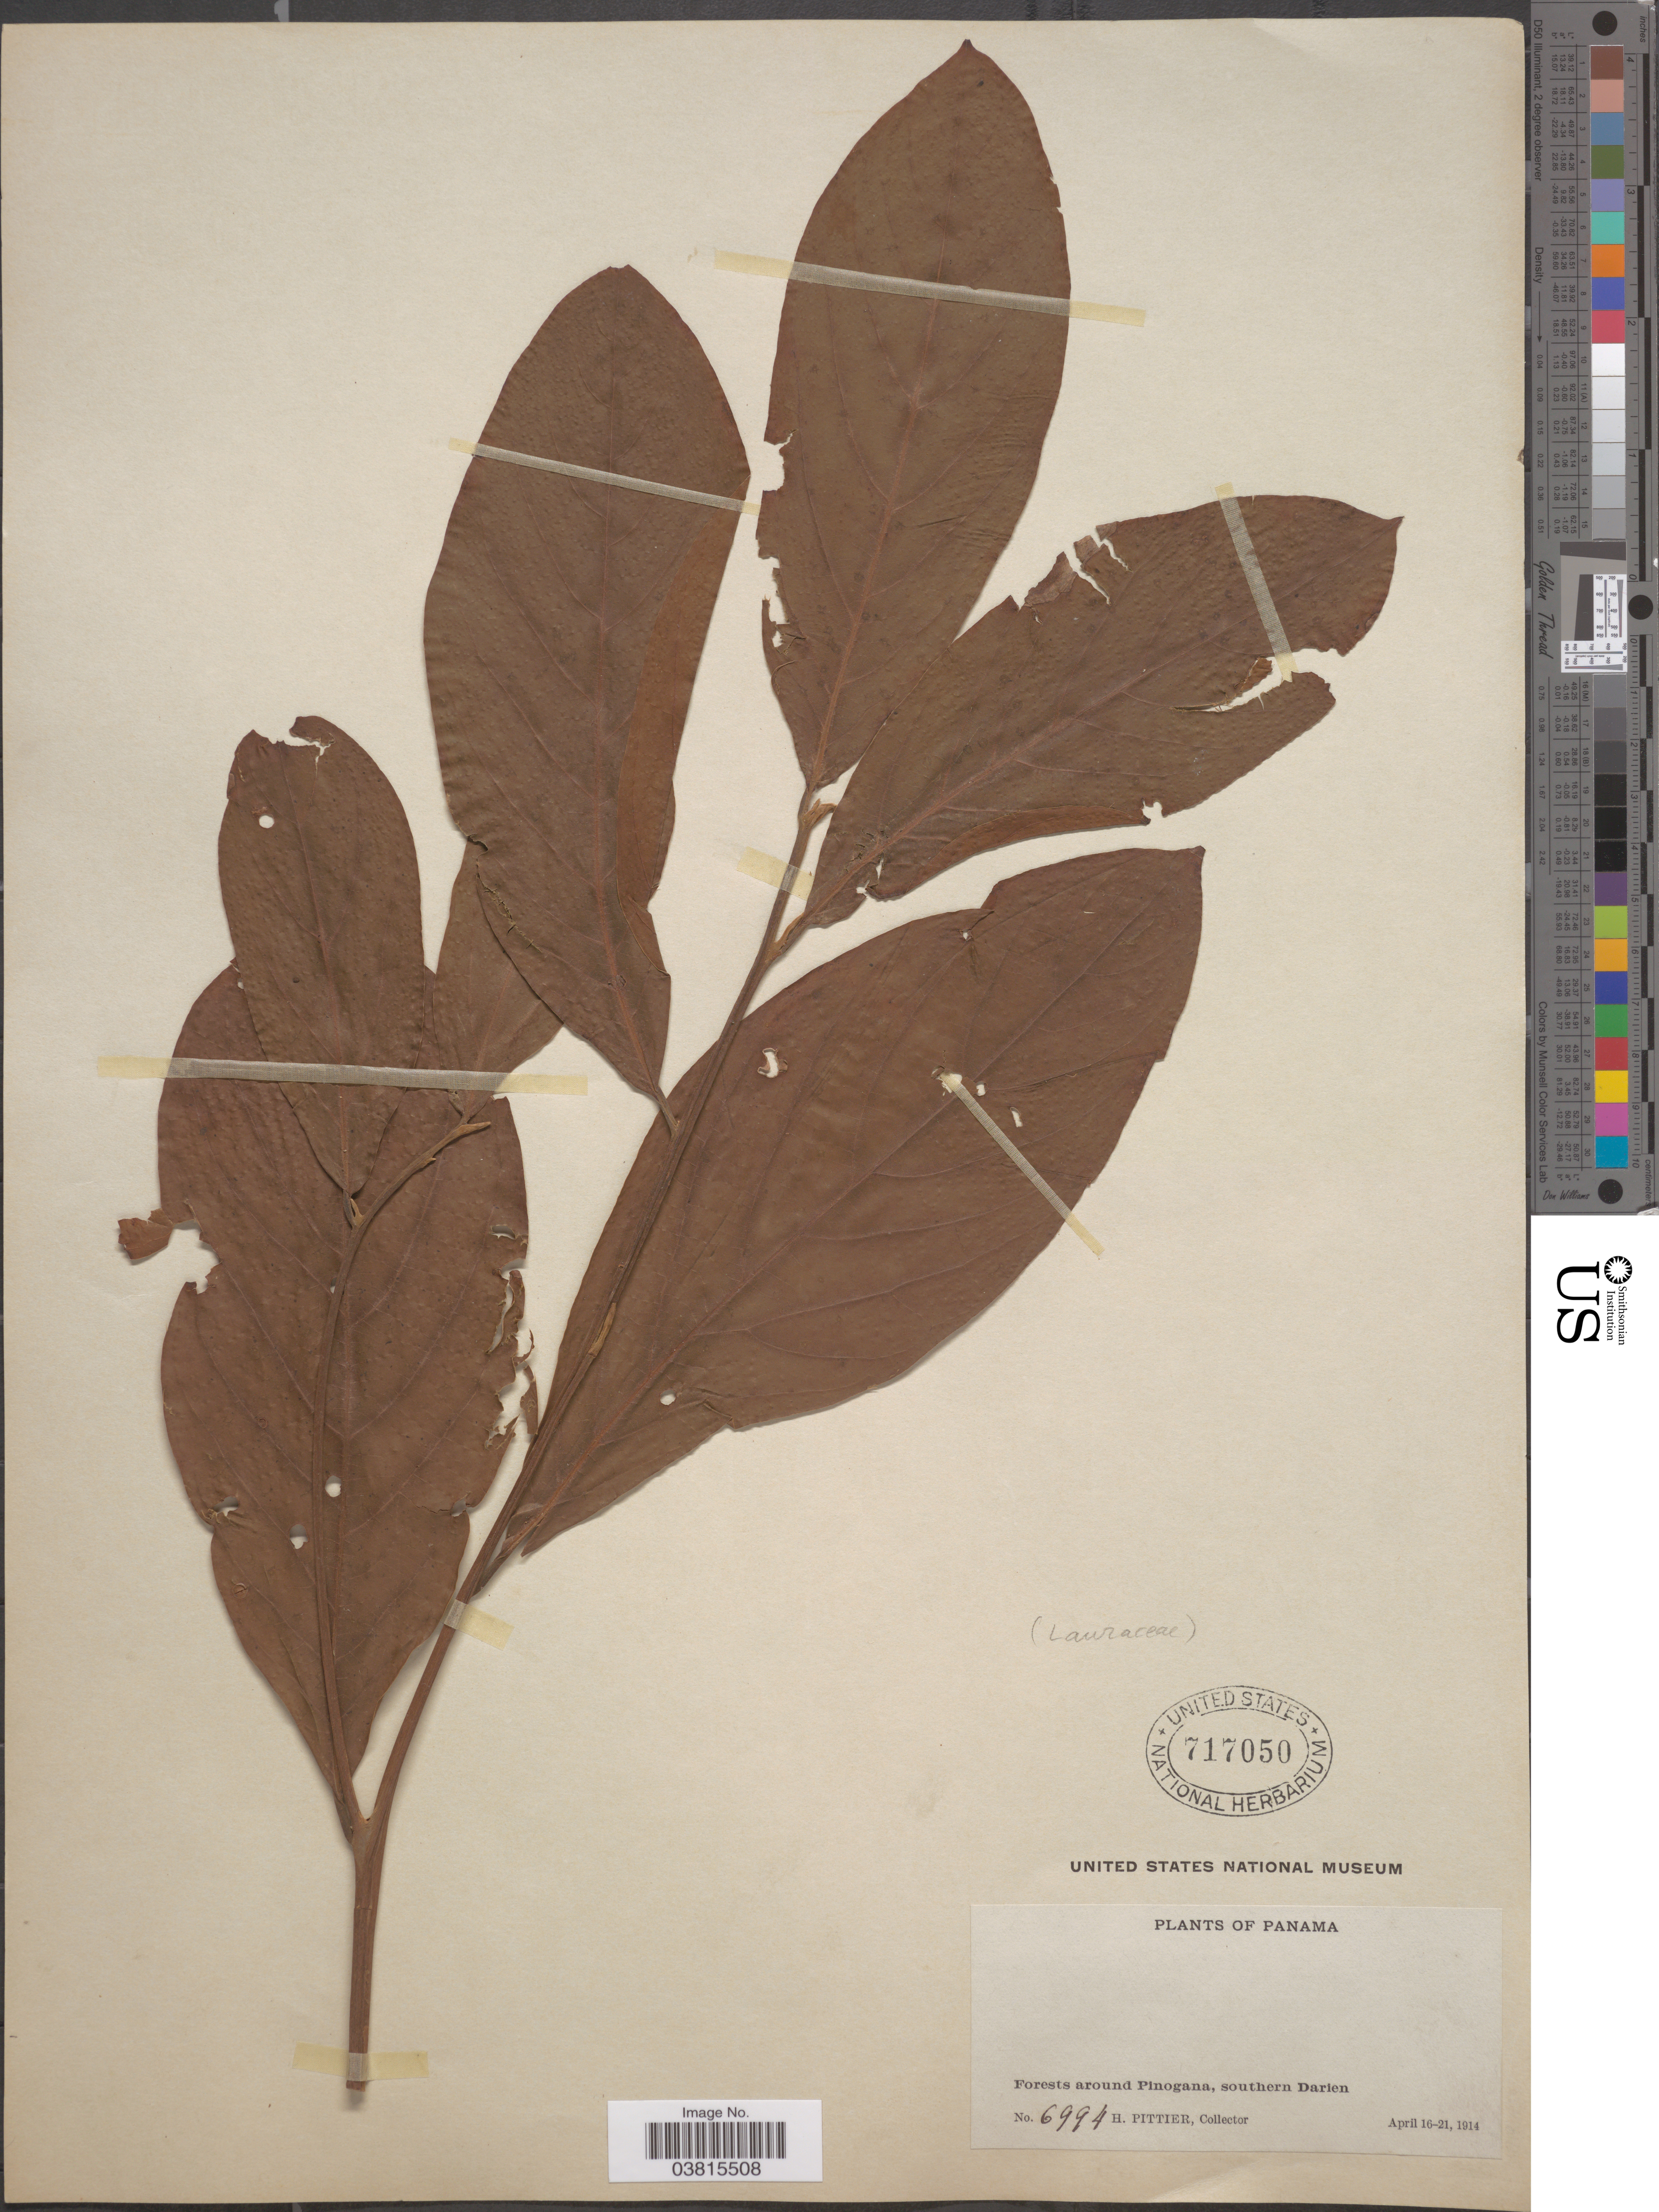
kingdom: Plantae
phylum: Tracheophyta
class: Magnoliopsida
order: Laurales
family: Lauraceae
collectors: H. F. Pittier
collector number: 6994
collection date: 1914-04-16/1914-04-21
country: Panama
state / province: Darien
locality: Forests around Pinogana, southern Darien.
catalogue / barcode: US 717050